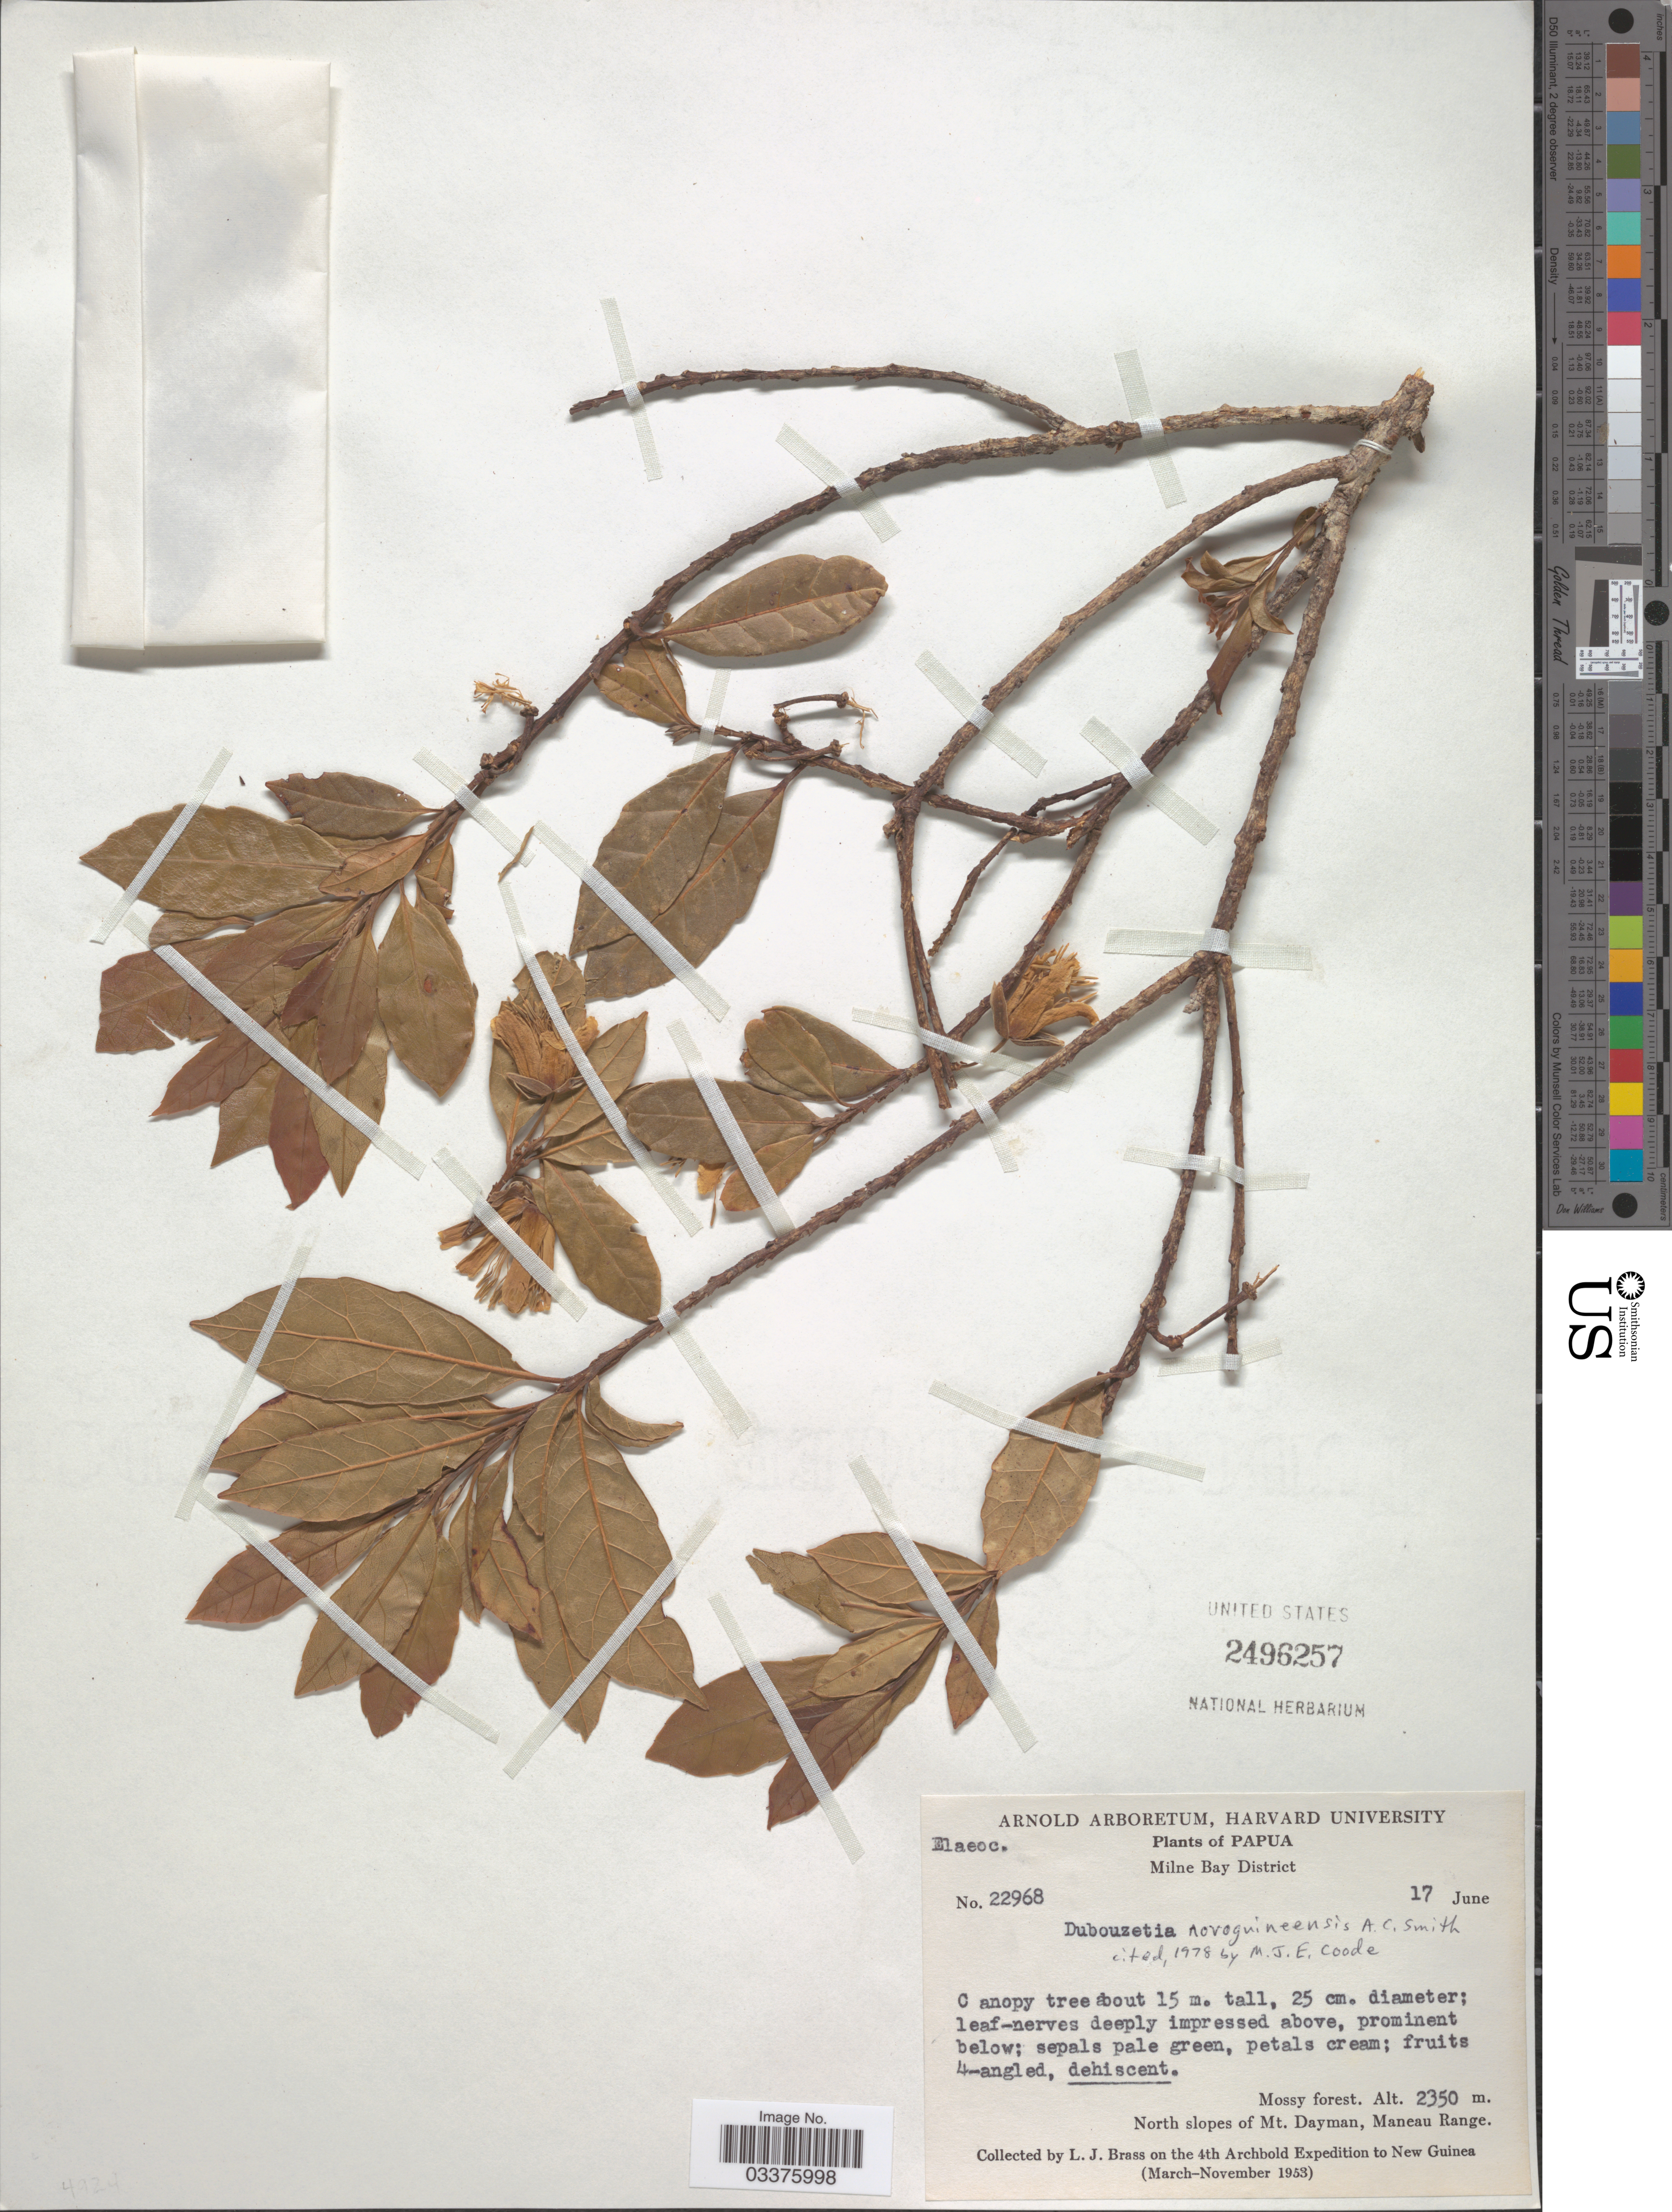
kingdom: Plantae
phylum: Tracheophyta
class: Magnoliopsida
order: Oxalidales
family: Elaeocarpaceae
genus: Dubouzetia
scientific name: Dubouzetia novoguineensis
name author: A.C. Sm.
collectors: L. J. Brass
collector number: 22968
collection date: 1953-06-17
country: Papua New Guinea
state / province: Milne Bay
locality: Papua. Milne Bay District. North slopes of Mt. Dayman, Maneau Range. New Guinea.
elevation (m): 2350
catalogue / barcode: US 2496257